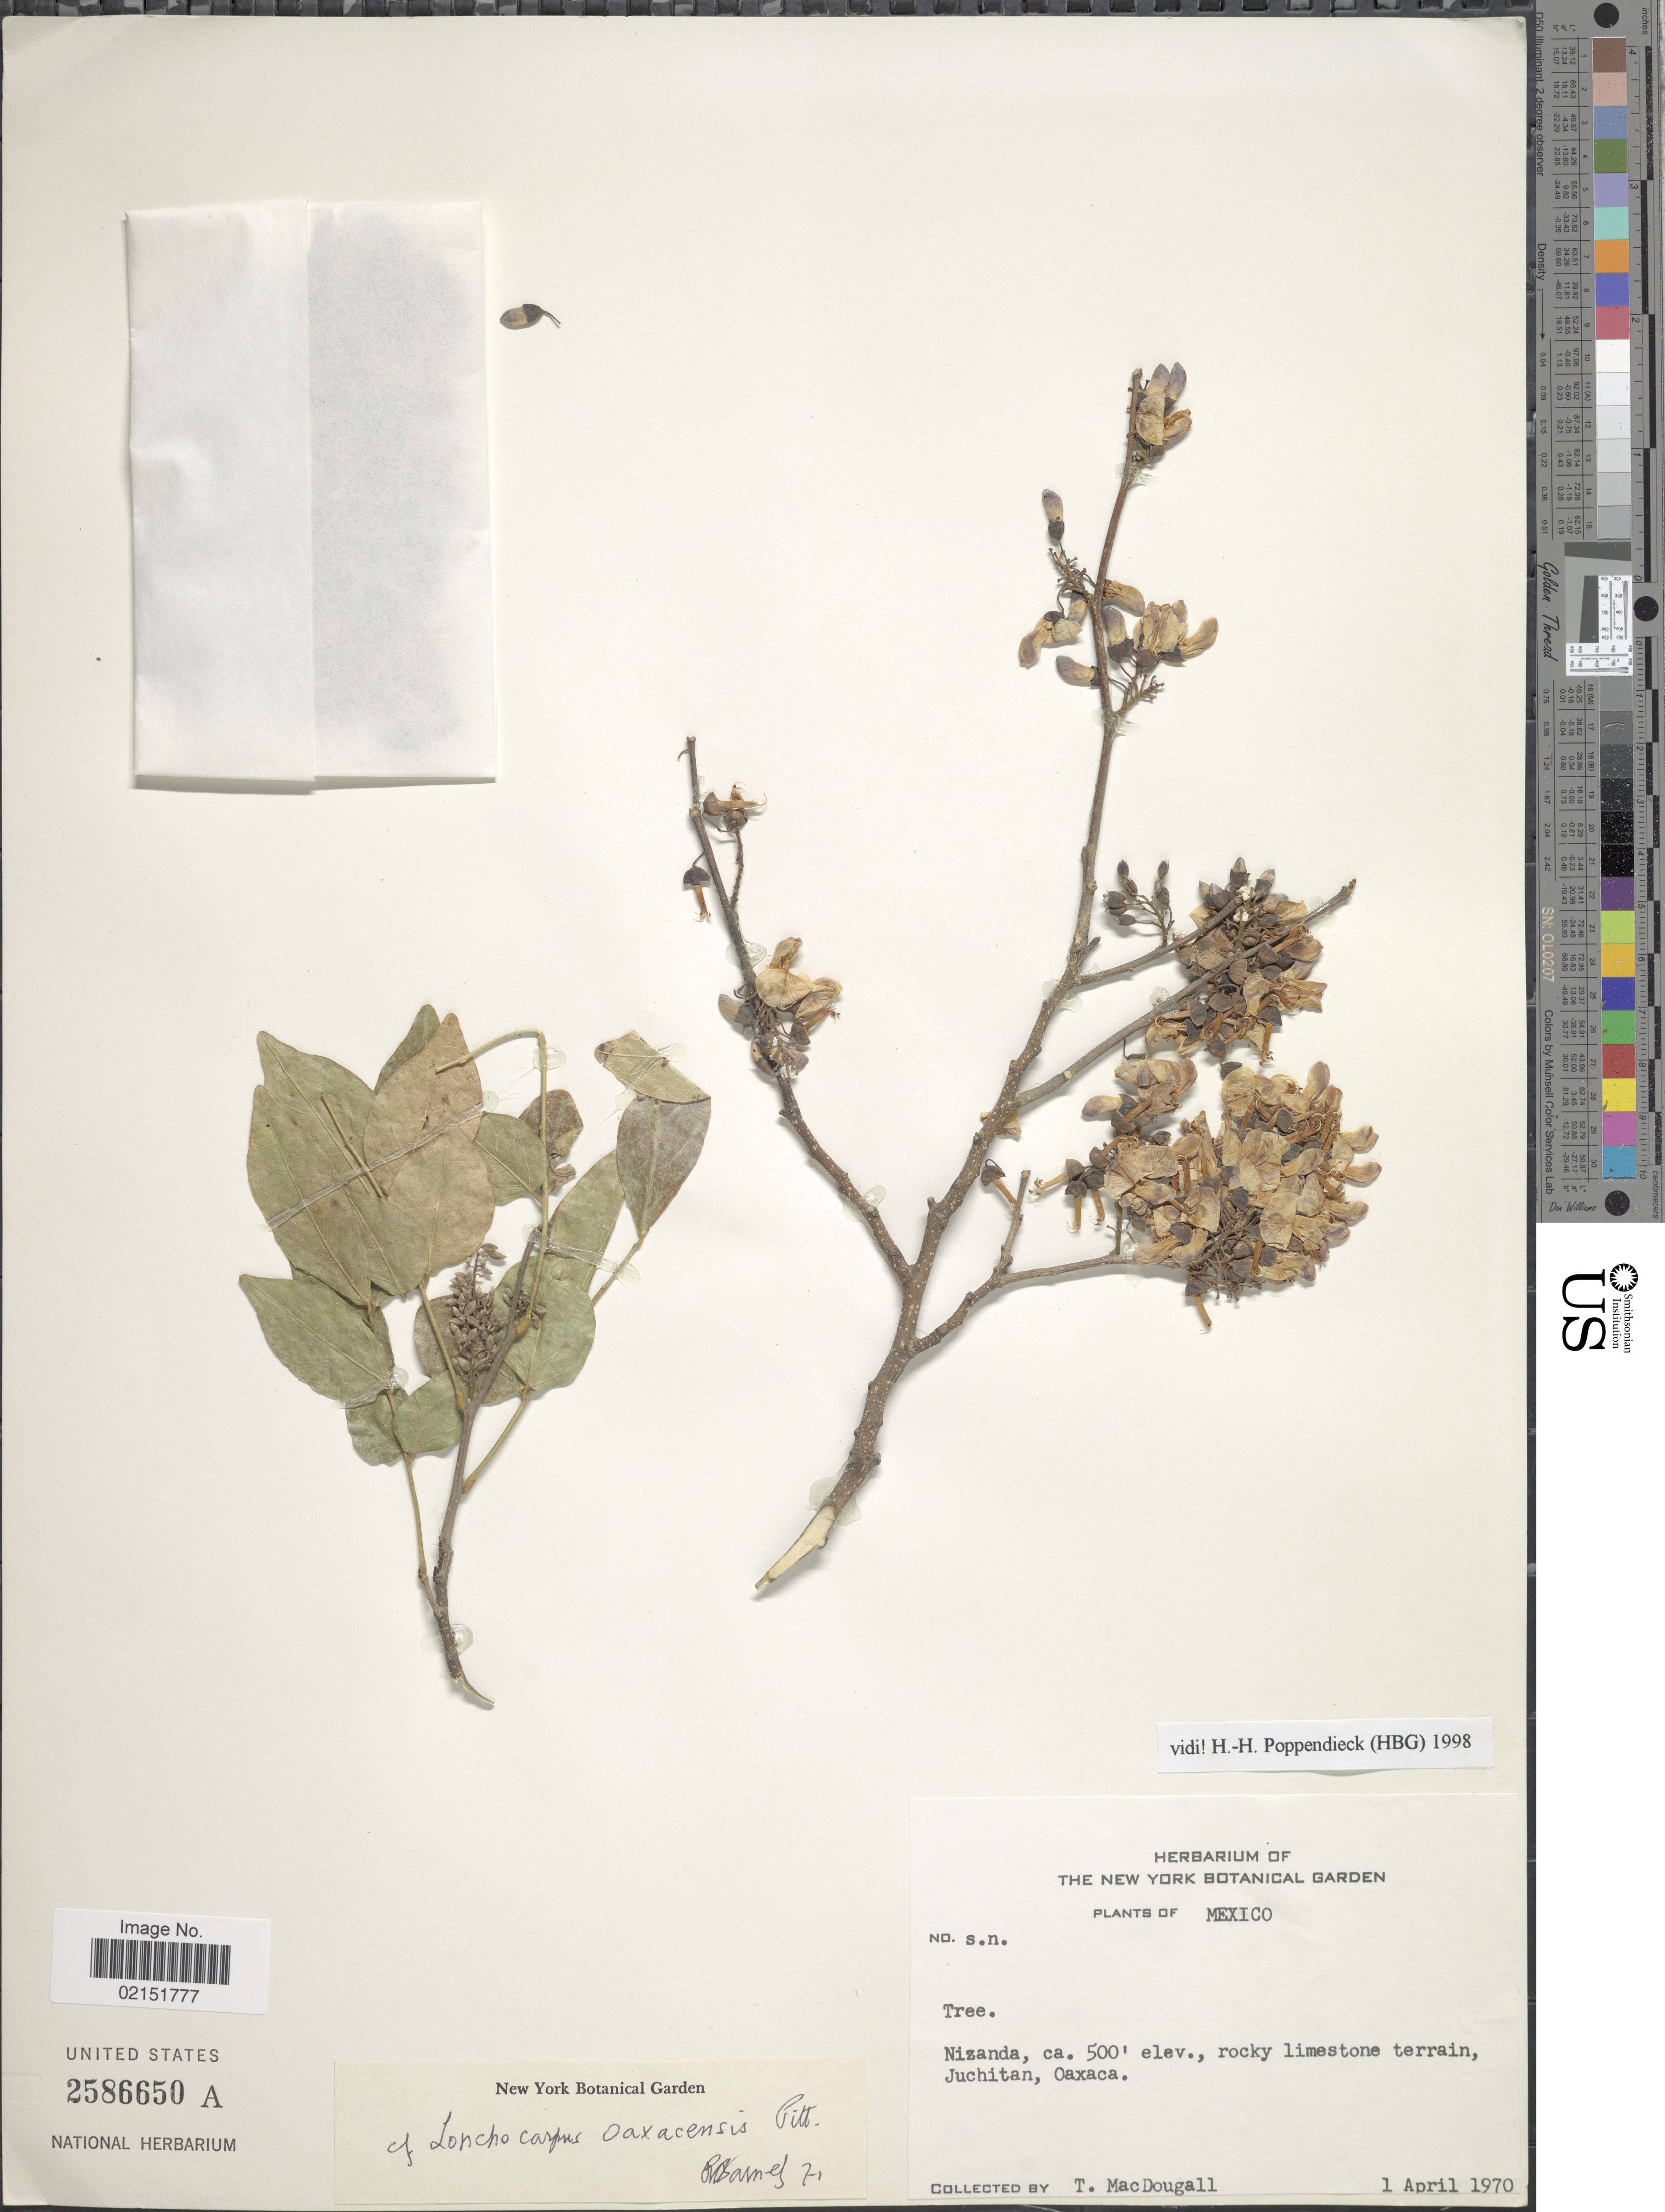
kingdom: Plantae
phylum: Tracheophyta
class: Magnoliopsida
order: Fabales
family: Fabaceae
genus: Lonchocarpus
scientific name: Lonchocarpus oaxacensis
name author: Pittier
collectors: T. B. MacDougall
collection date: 1970-04-01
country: Mexico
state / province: Oaxaca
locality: Nizanda, rocky limestone terrain, Juchitan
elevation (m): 152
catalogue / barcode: US 2586650A